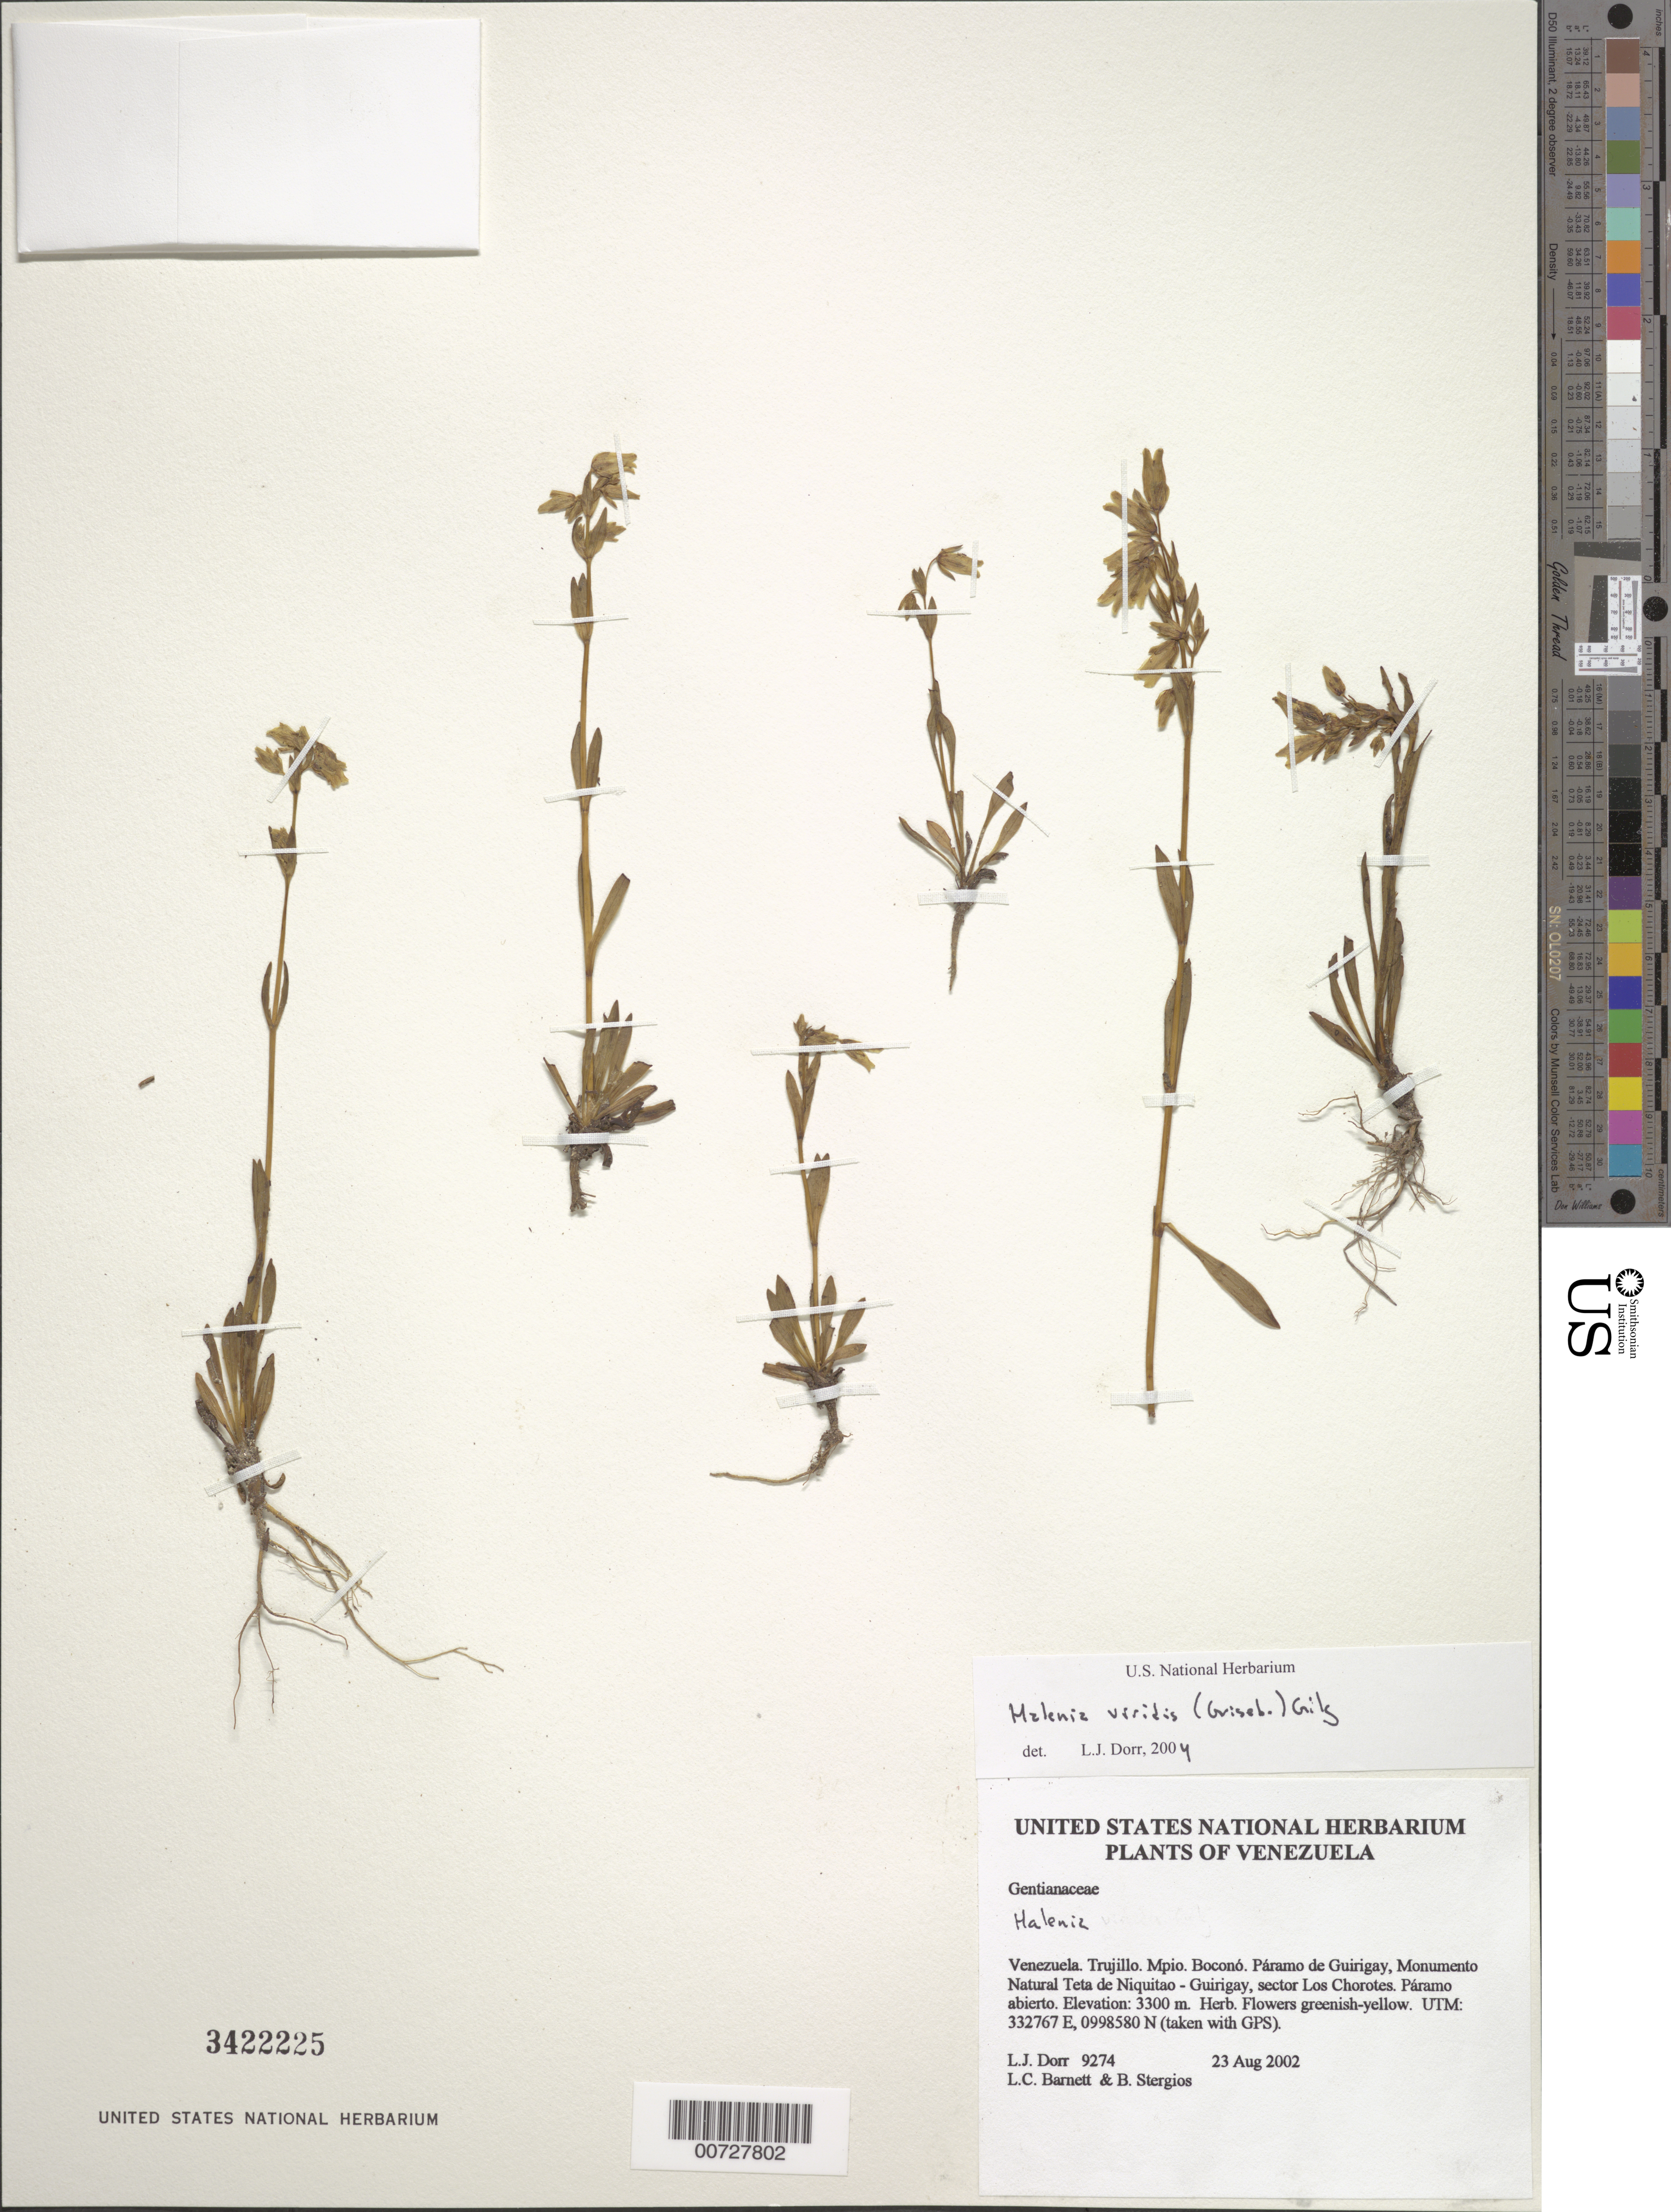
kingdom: Plantae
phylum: Tracheophyta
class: Magnoliopsida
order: Gentianales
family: Gentianaceae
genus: Halenia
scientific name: Halenia viridis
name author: (Griseb.) Gilg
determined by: Dorr, L. J., (BOT), Smithsonian Institution - National Museum of Natural History (UNITED STATES)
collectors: L. J. Dorr, L. C. Barnett & B. G. Stergios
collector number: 9274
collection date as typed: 23 Aug 2002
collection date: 2002-08-23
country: Venezuela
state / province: Trujillo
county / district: Boconó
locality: Páramo de Guirigay, Monumento Natural Teta de Niquitao - Guirigay, sector Los Chorotes.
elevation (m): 3300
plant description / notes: PORT, US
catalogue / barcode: US 3422225